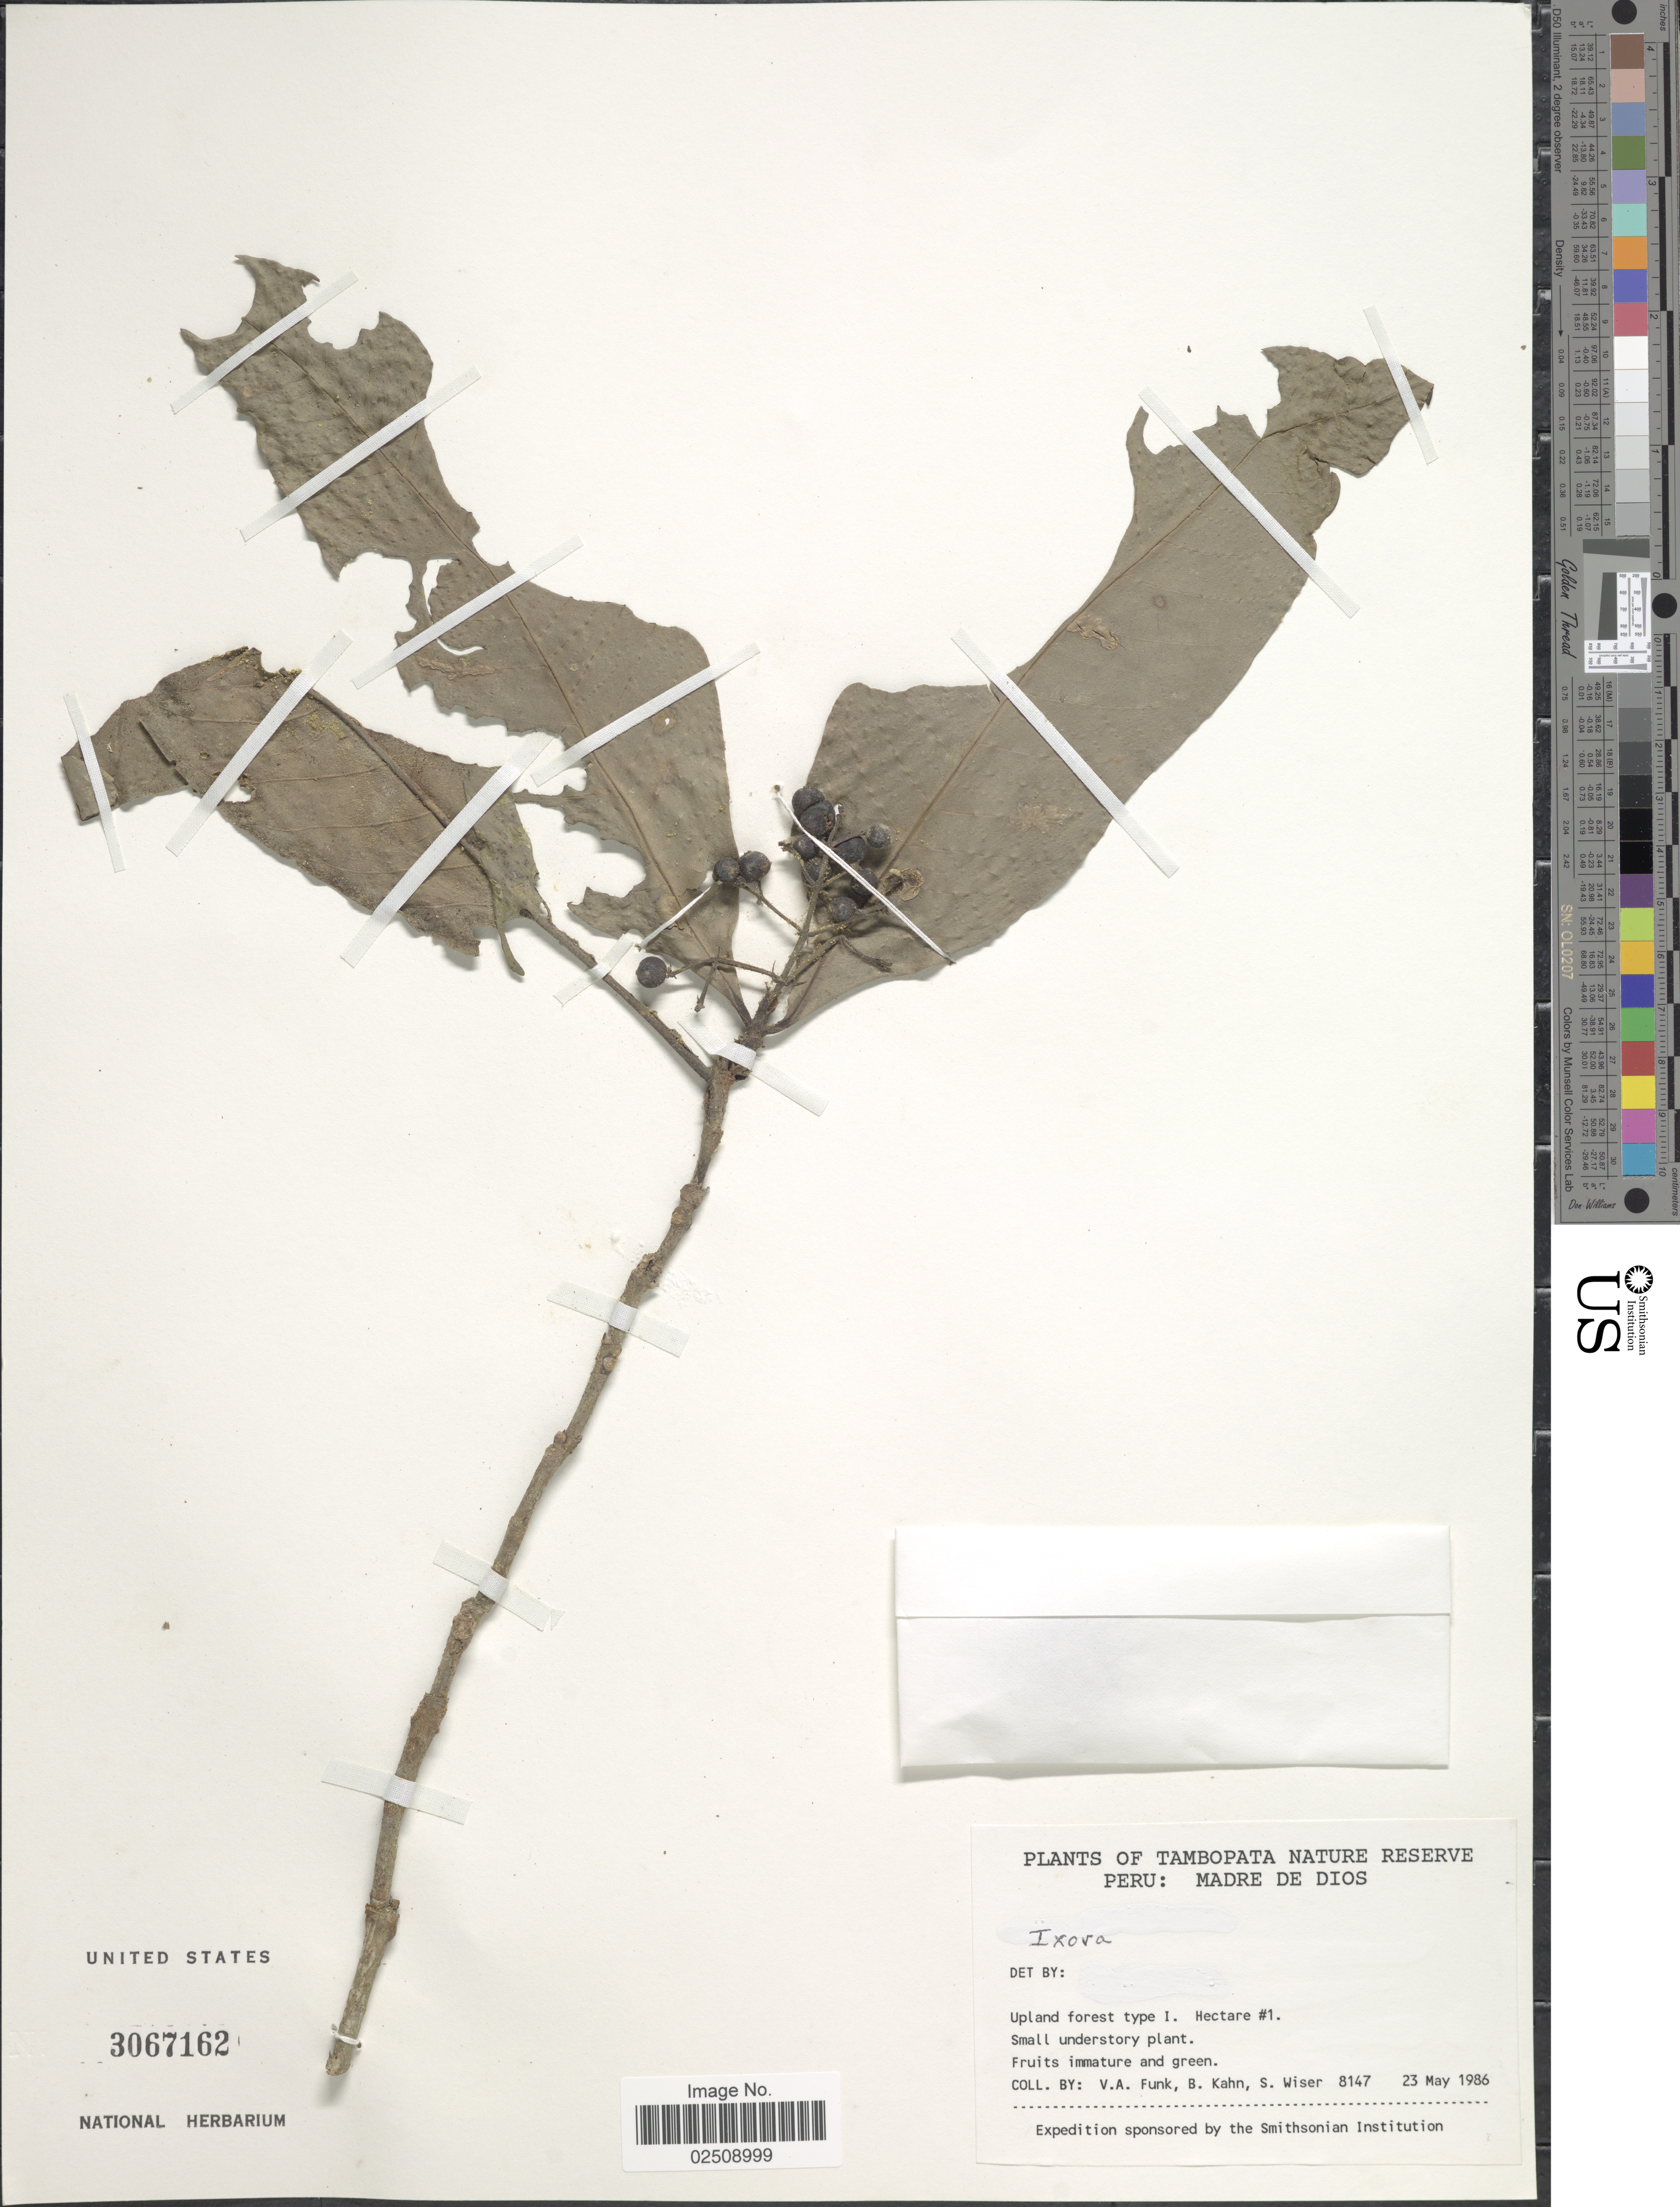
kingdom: Plantae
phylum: Tracheophyta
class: Magnoliopsida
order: Gentianales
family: Rubiaceae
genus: Ixora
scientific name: Ixora sp.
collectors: V. Funk, B. Kahn & S. Wiser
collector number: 8147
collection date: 1986-05-23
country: Peru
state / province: Madre de Dios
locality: Upland forest type I. Hectare #1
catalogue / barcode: US 3067162